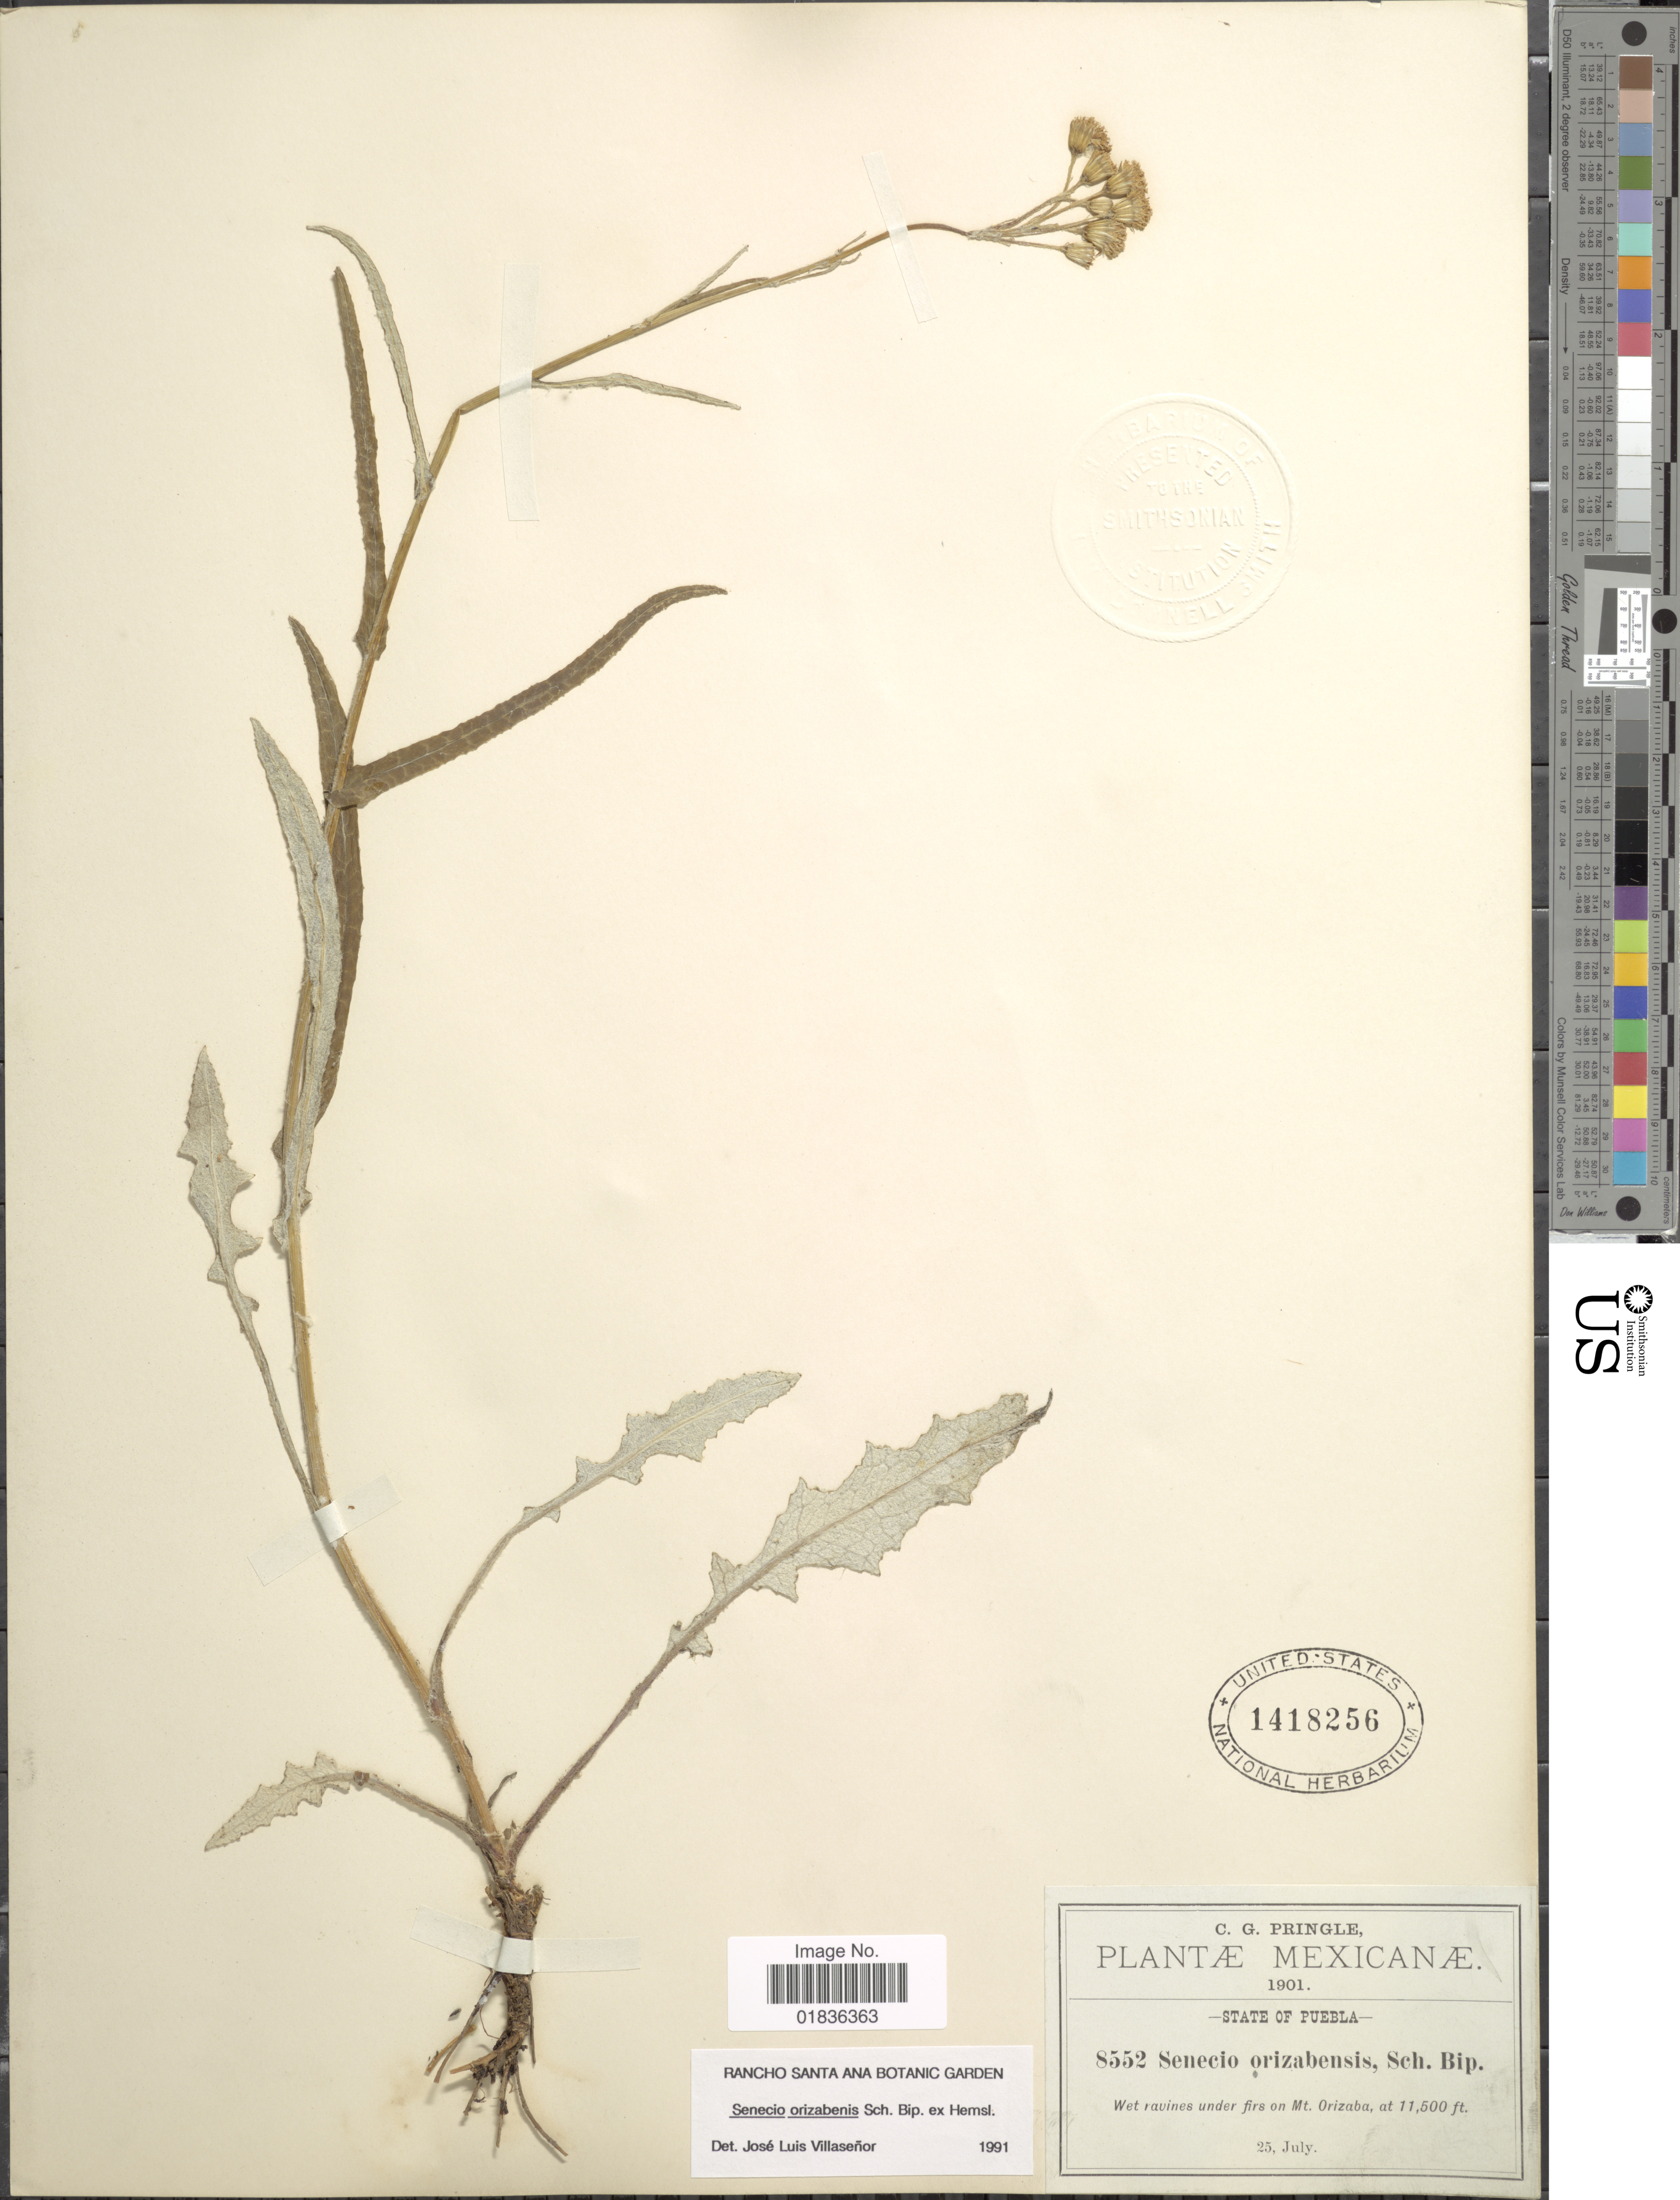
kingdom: Plantae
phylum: Tracheophyta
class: Magnoliopsida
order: Asterales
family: Asteraceae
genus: Senecio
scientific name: Senecio orizabensis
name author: Sch. Bip. & Hemsl.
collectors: C. G. Pringle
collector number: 8552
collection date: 1901-07-25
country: Mexico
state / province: Puebla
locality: Wet ravines under firs on Mt. Orizaba.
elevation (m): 3505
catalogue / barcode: US 1418256